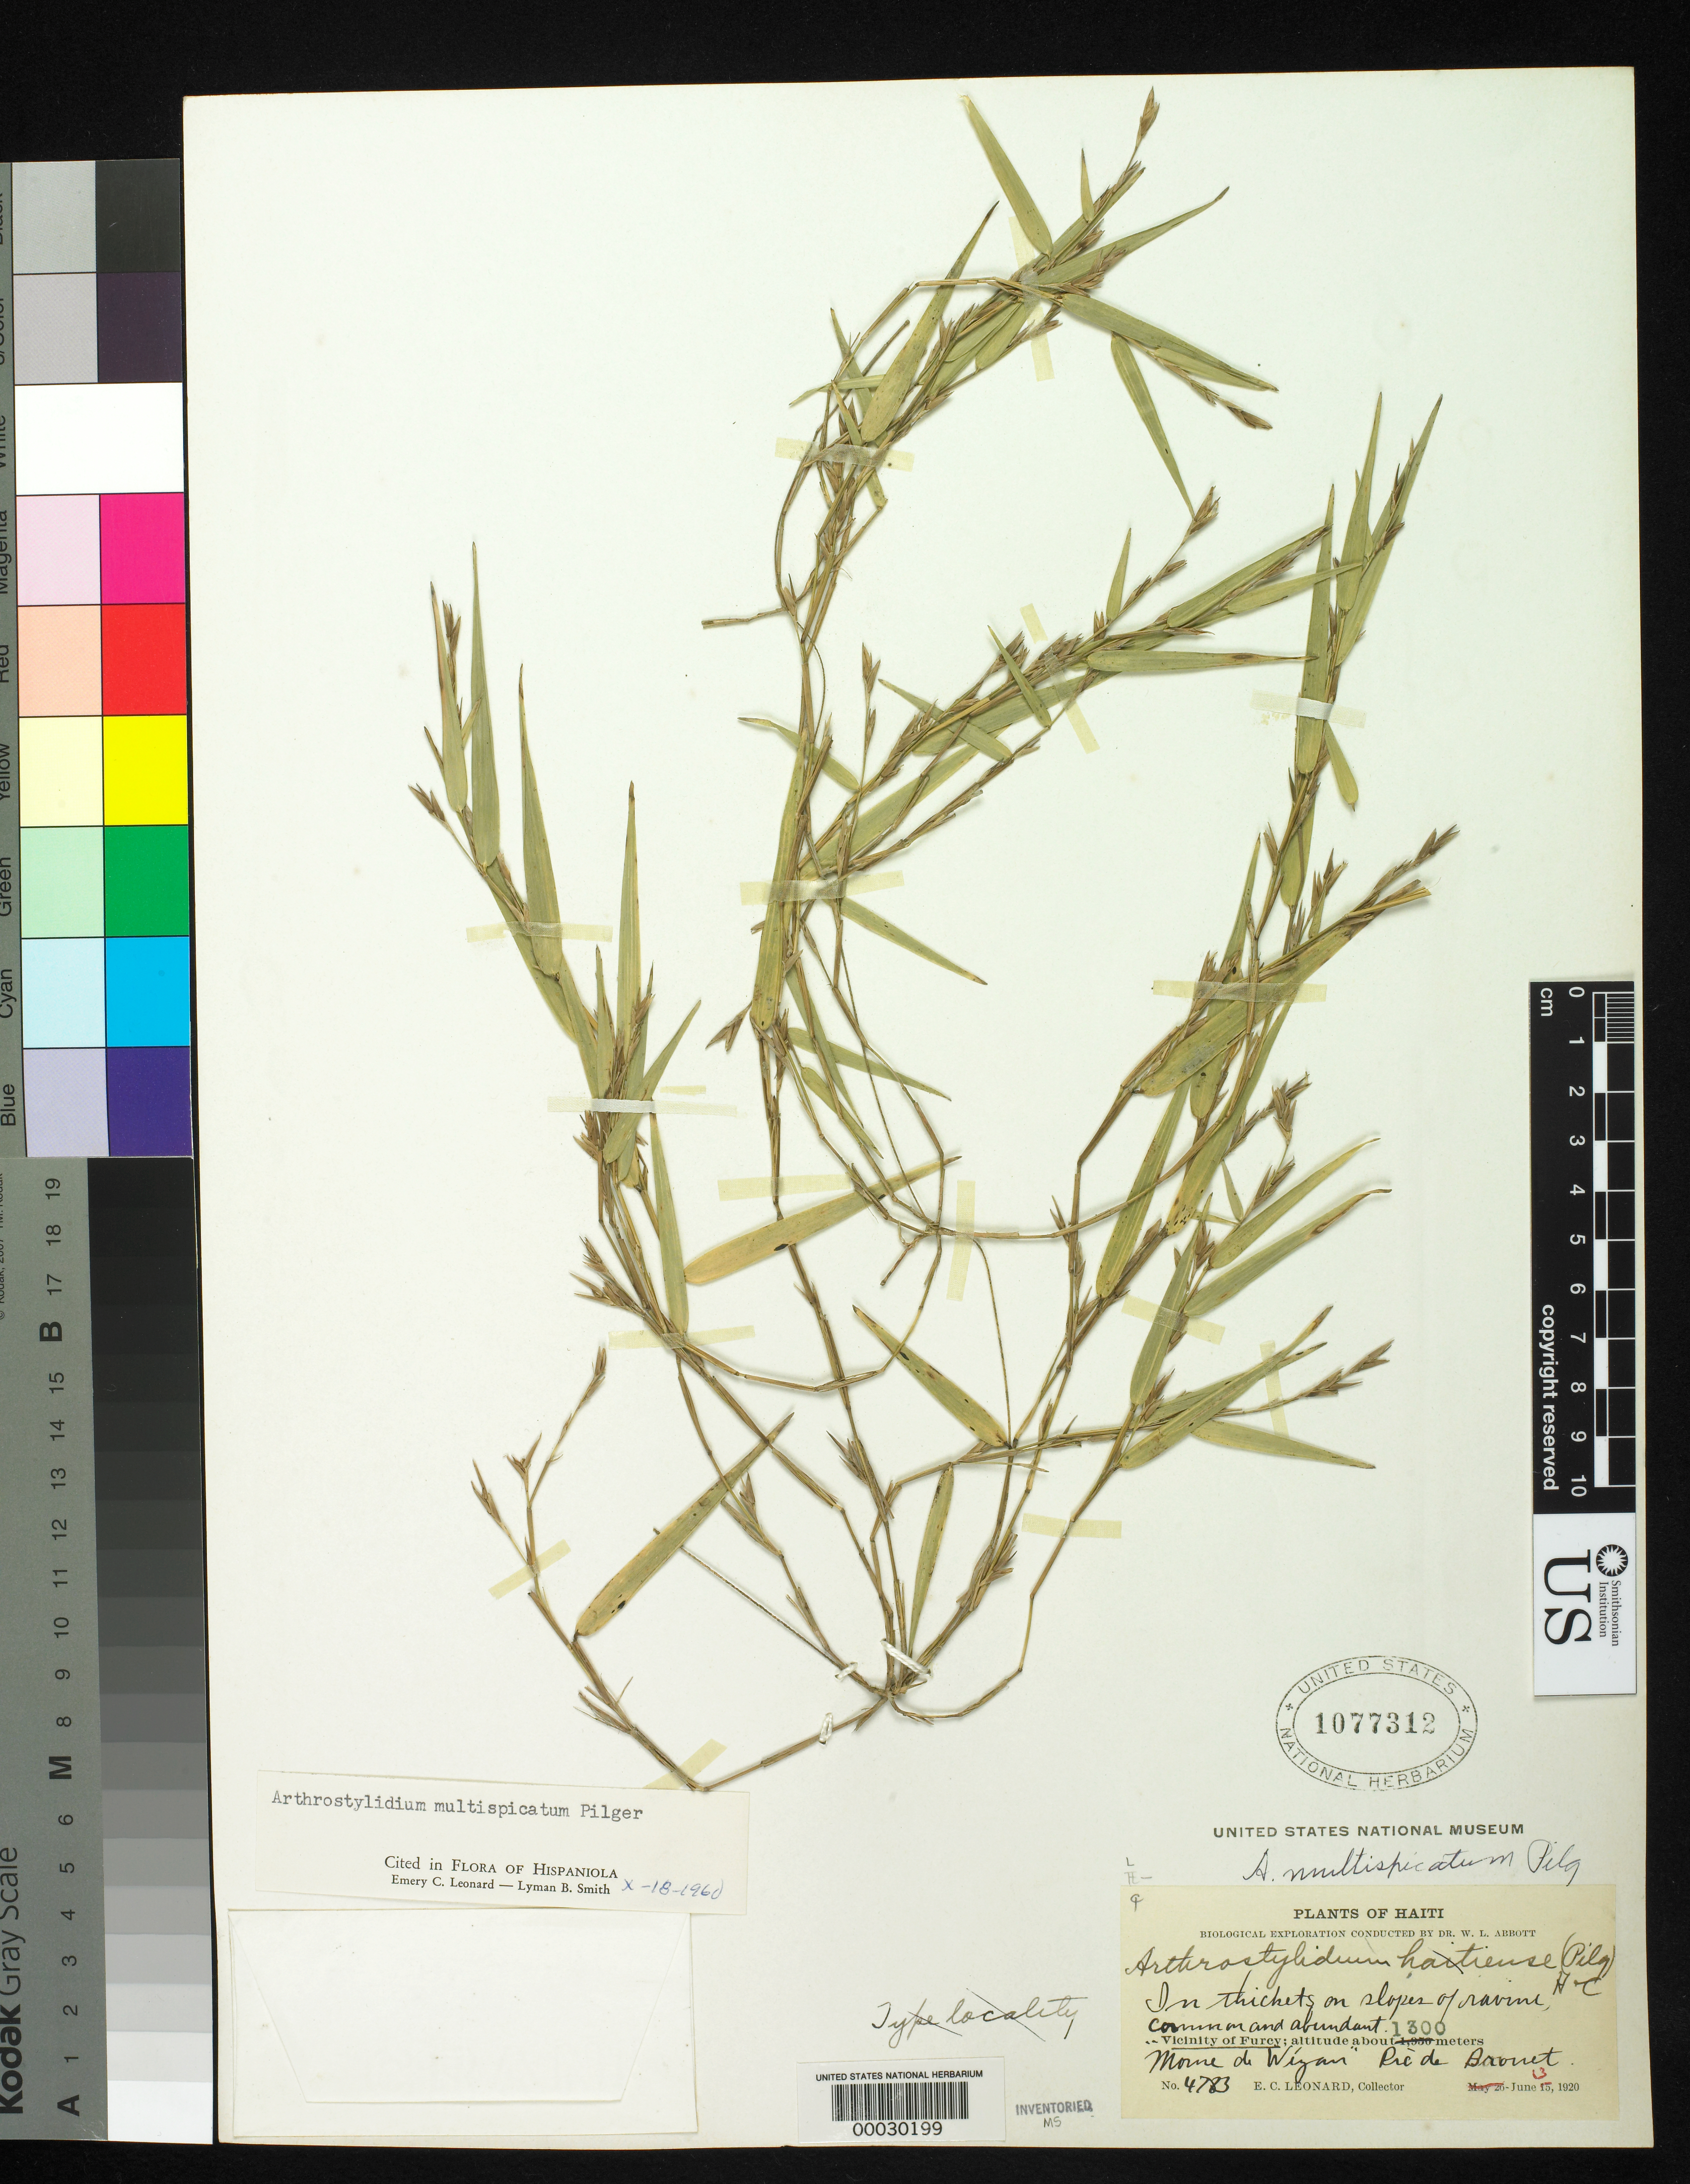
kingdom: Plantae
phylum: Tracheophyta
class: Liliopsida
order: Poales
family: Poaceae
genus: Arthrostylidium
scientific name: Arthrostylidium multispicatum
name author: Pilg. in Urb.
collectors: E. C. Leonard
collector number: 4783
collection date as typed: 13 Jun 1920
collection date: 1920-06-13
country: Haiti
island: Hispaniola Island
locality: Furcy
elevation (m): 1300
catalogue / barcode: US 1077312